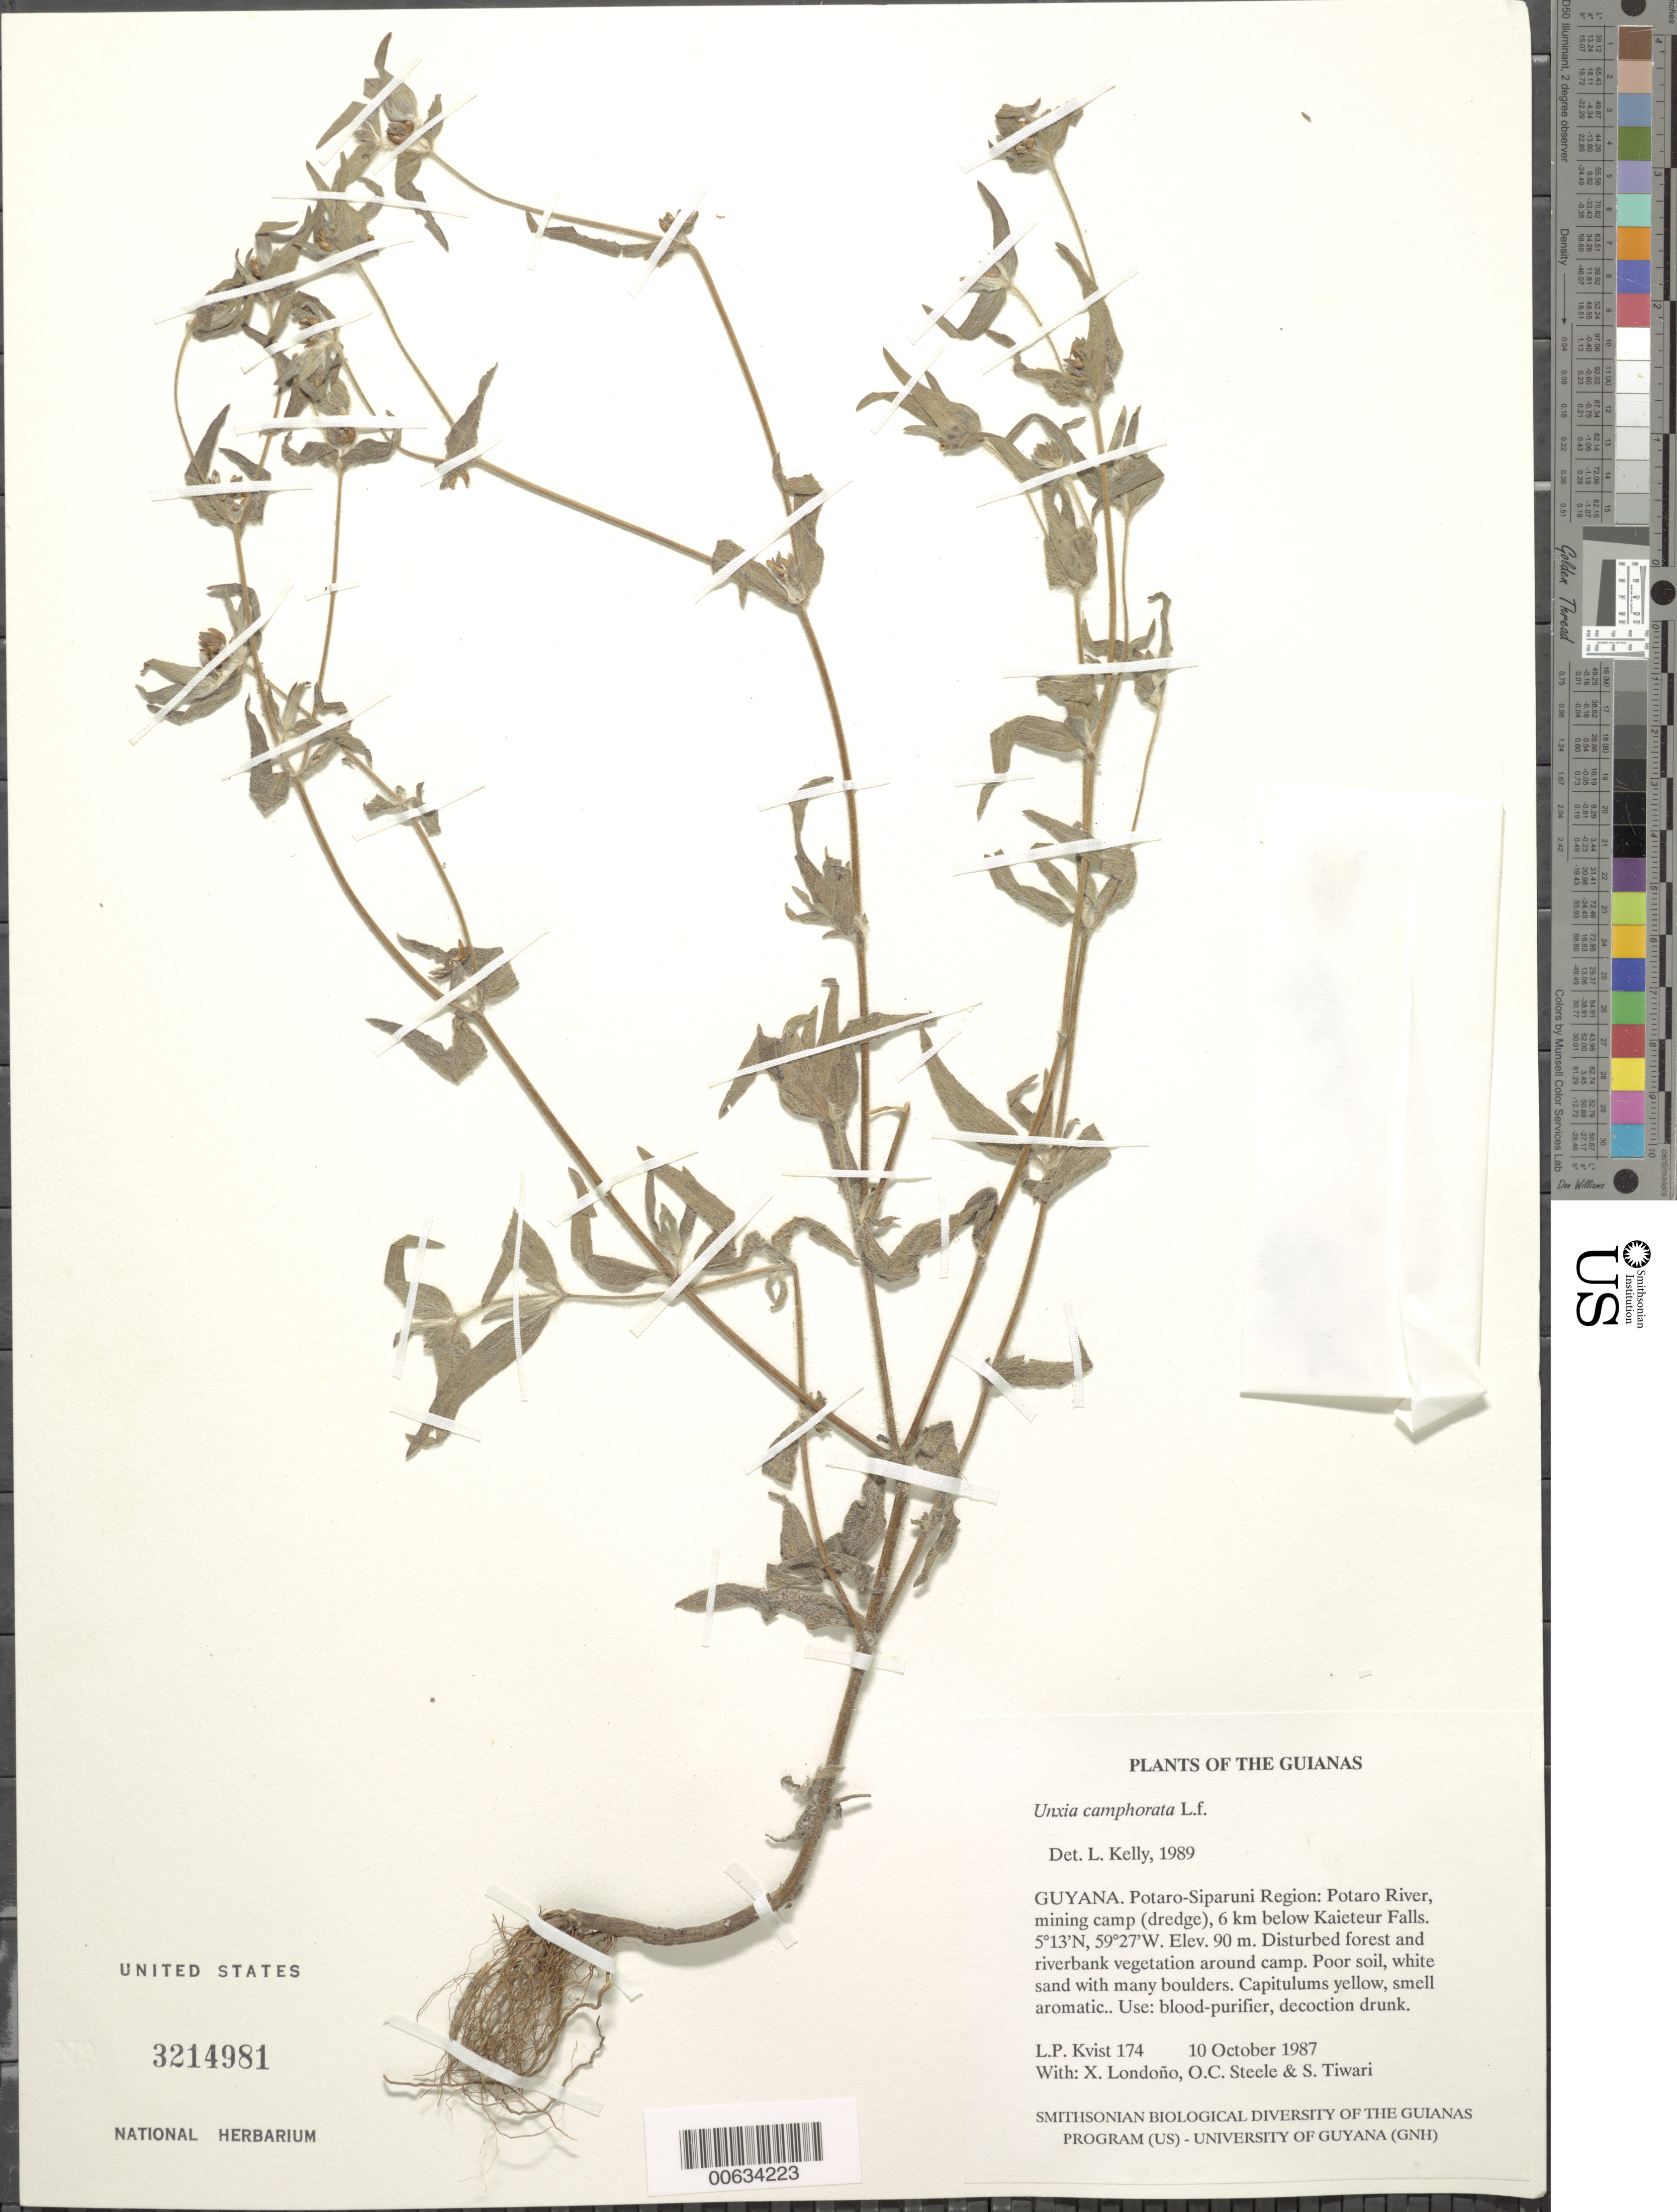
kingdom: Plantae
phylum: Tracheophyta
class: Magnoliopsida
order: Asterales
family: Asteraceae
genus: Unxia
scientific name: Unxia camphorata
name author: L. f.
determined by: Kelly, L. M., (US), NMNH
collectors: L. P. Kvist, X. Londoño, O. C. Steele & S. Tiwari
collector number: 174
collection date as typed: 10 October 1987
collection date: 1987-10-10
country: Guyana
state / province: Potaro-Siparuni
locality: Potaro River, mining camp (dredge), 6 km below Kaieteur Falls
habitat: Disturbed forest and riverbank vegetation around camp. Poor soil, white sand with many boulders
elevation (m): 90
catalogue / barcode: US 3214981